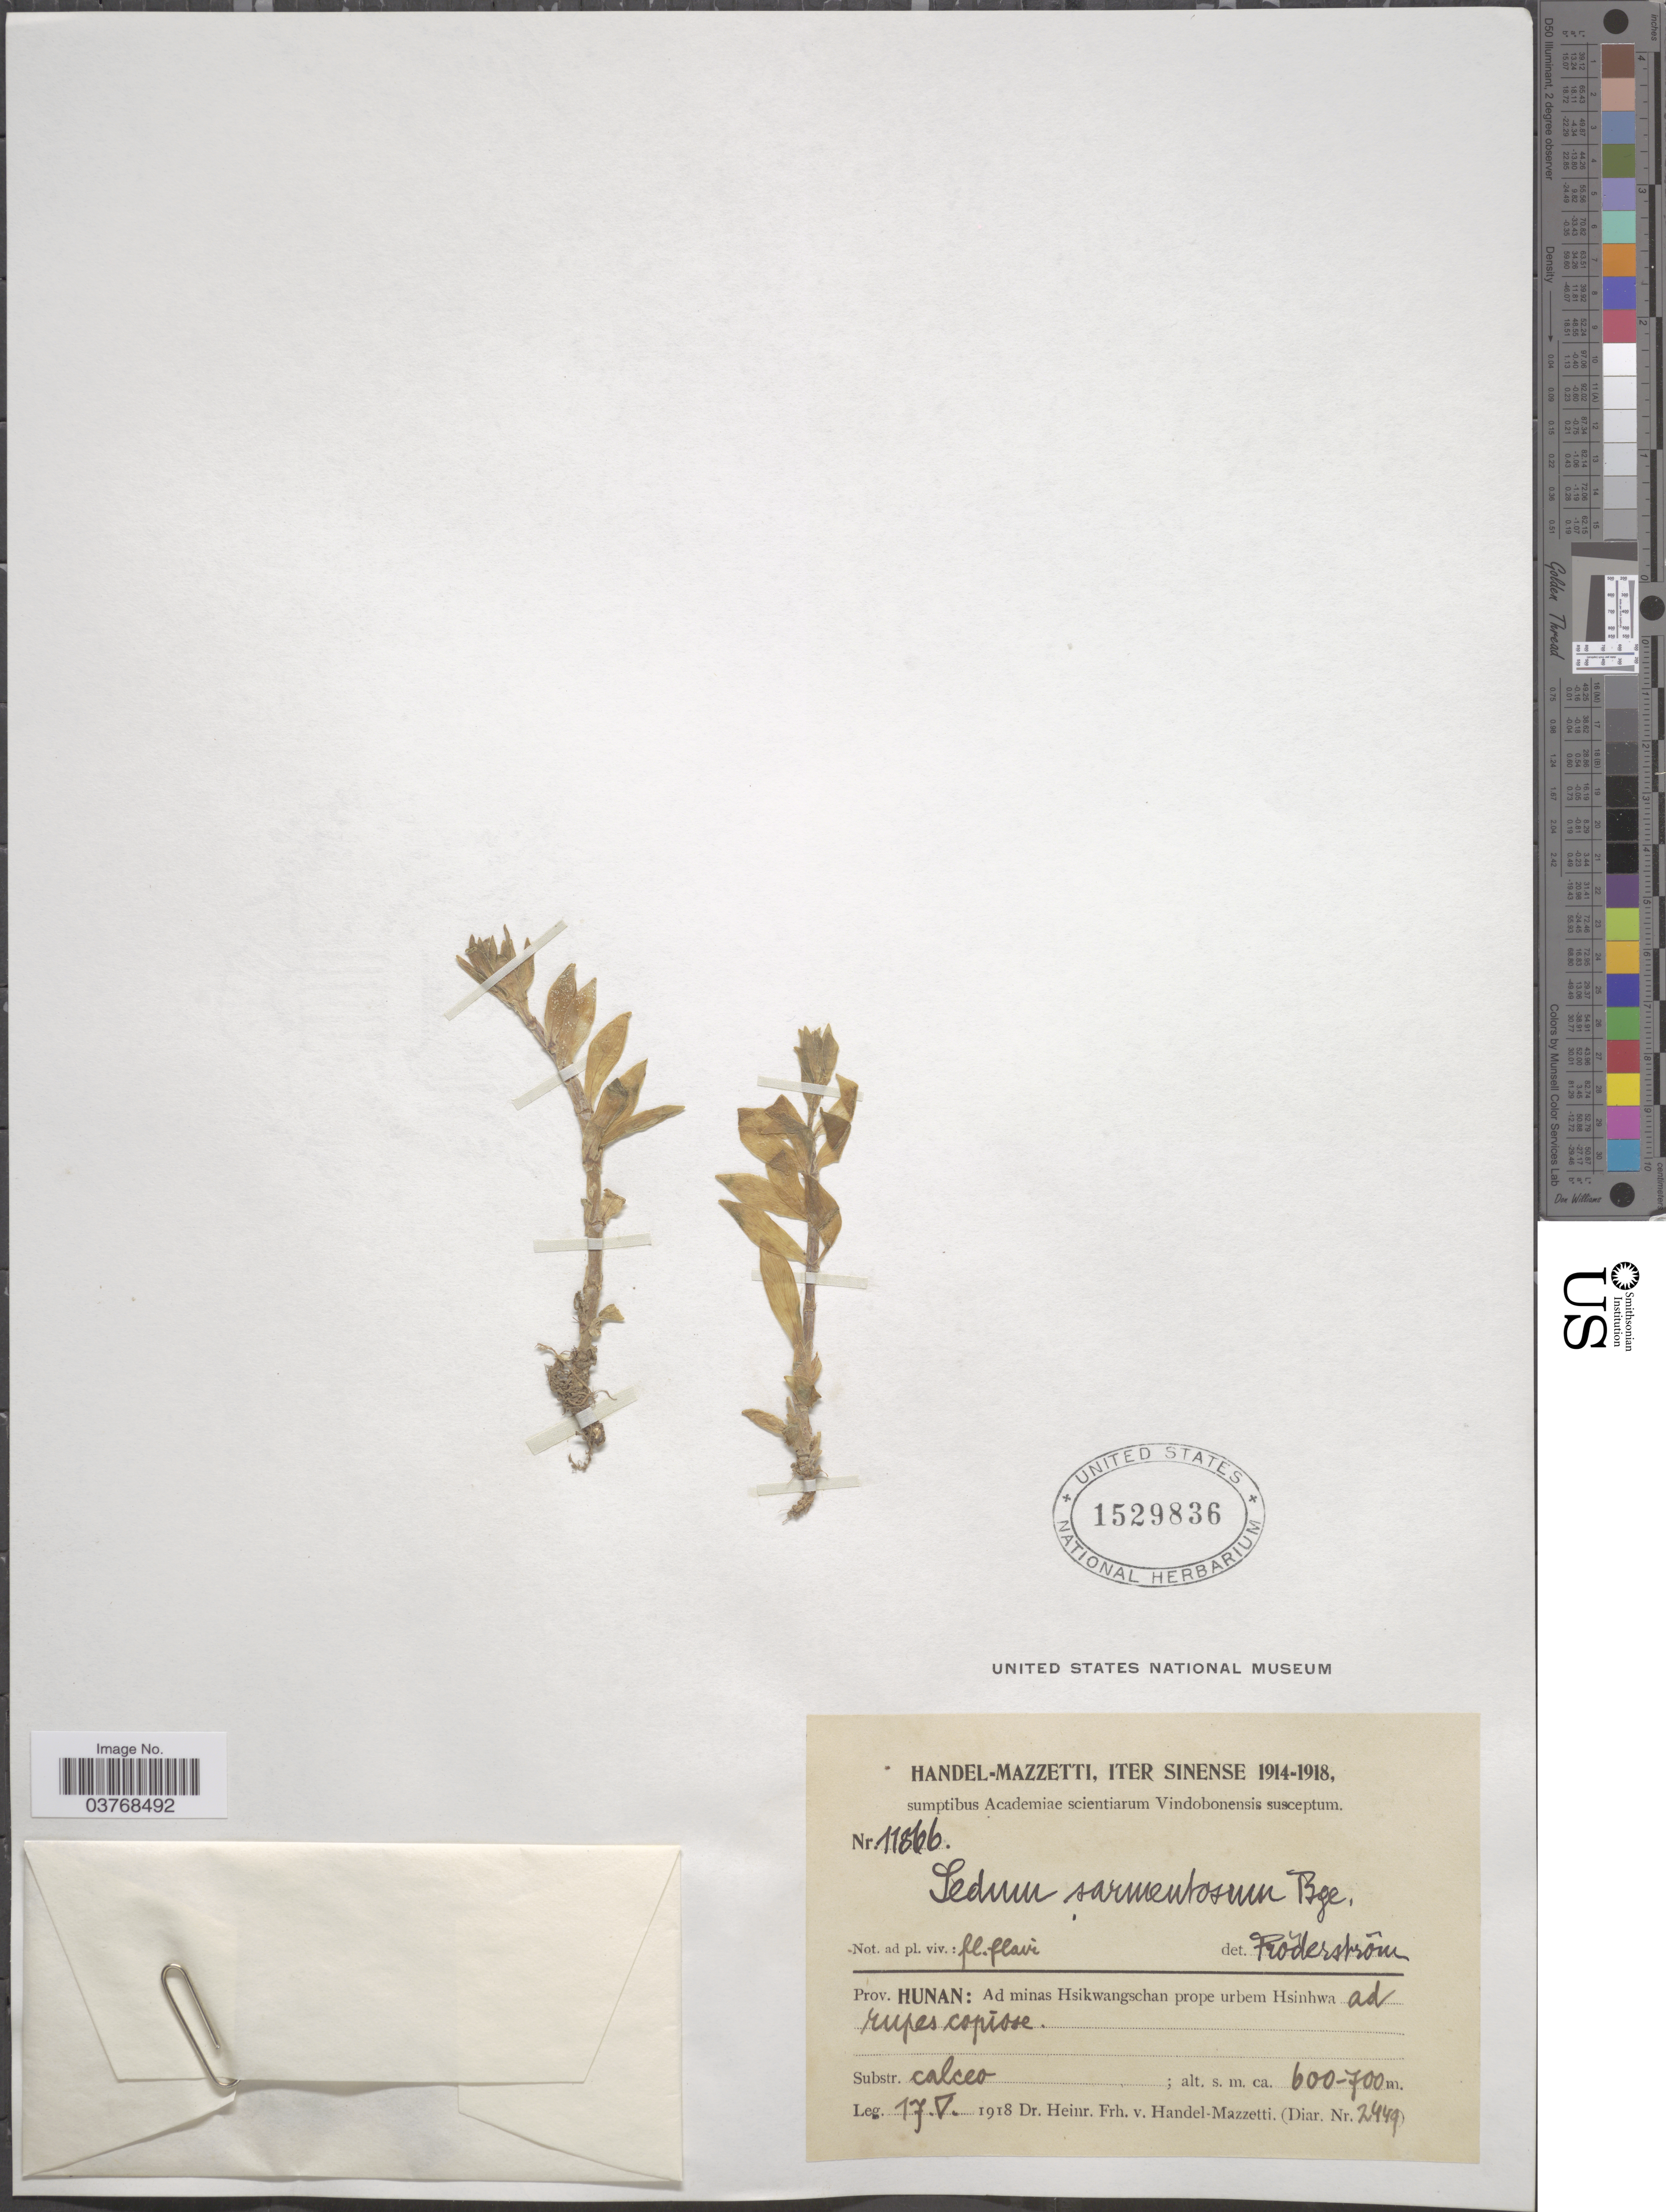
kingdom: Plantae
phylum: Tracheophyta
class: Magnoliopsida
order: Saxifragales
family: Crassulaceae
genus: Sedum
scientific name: Sedum sarmentosum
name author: Bunge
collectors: H. Handel-Mazzetti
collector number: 11866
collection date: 1918-05-17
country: China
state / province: Hunan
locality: Ad minas Hsikwangschan prope urbem Hsinhwa ad rupes copiose.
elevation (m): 600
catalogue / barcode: US 1529836